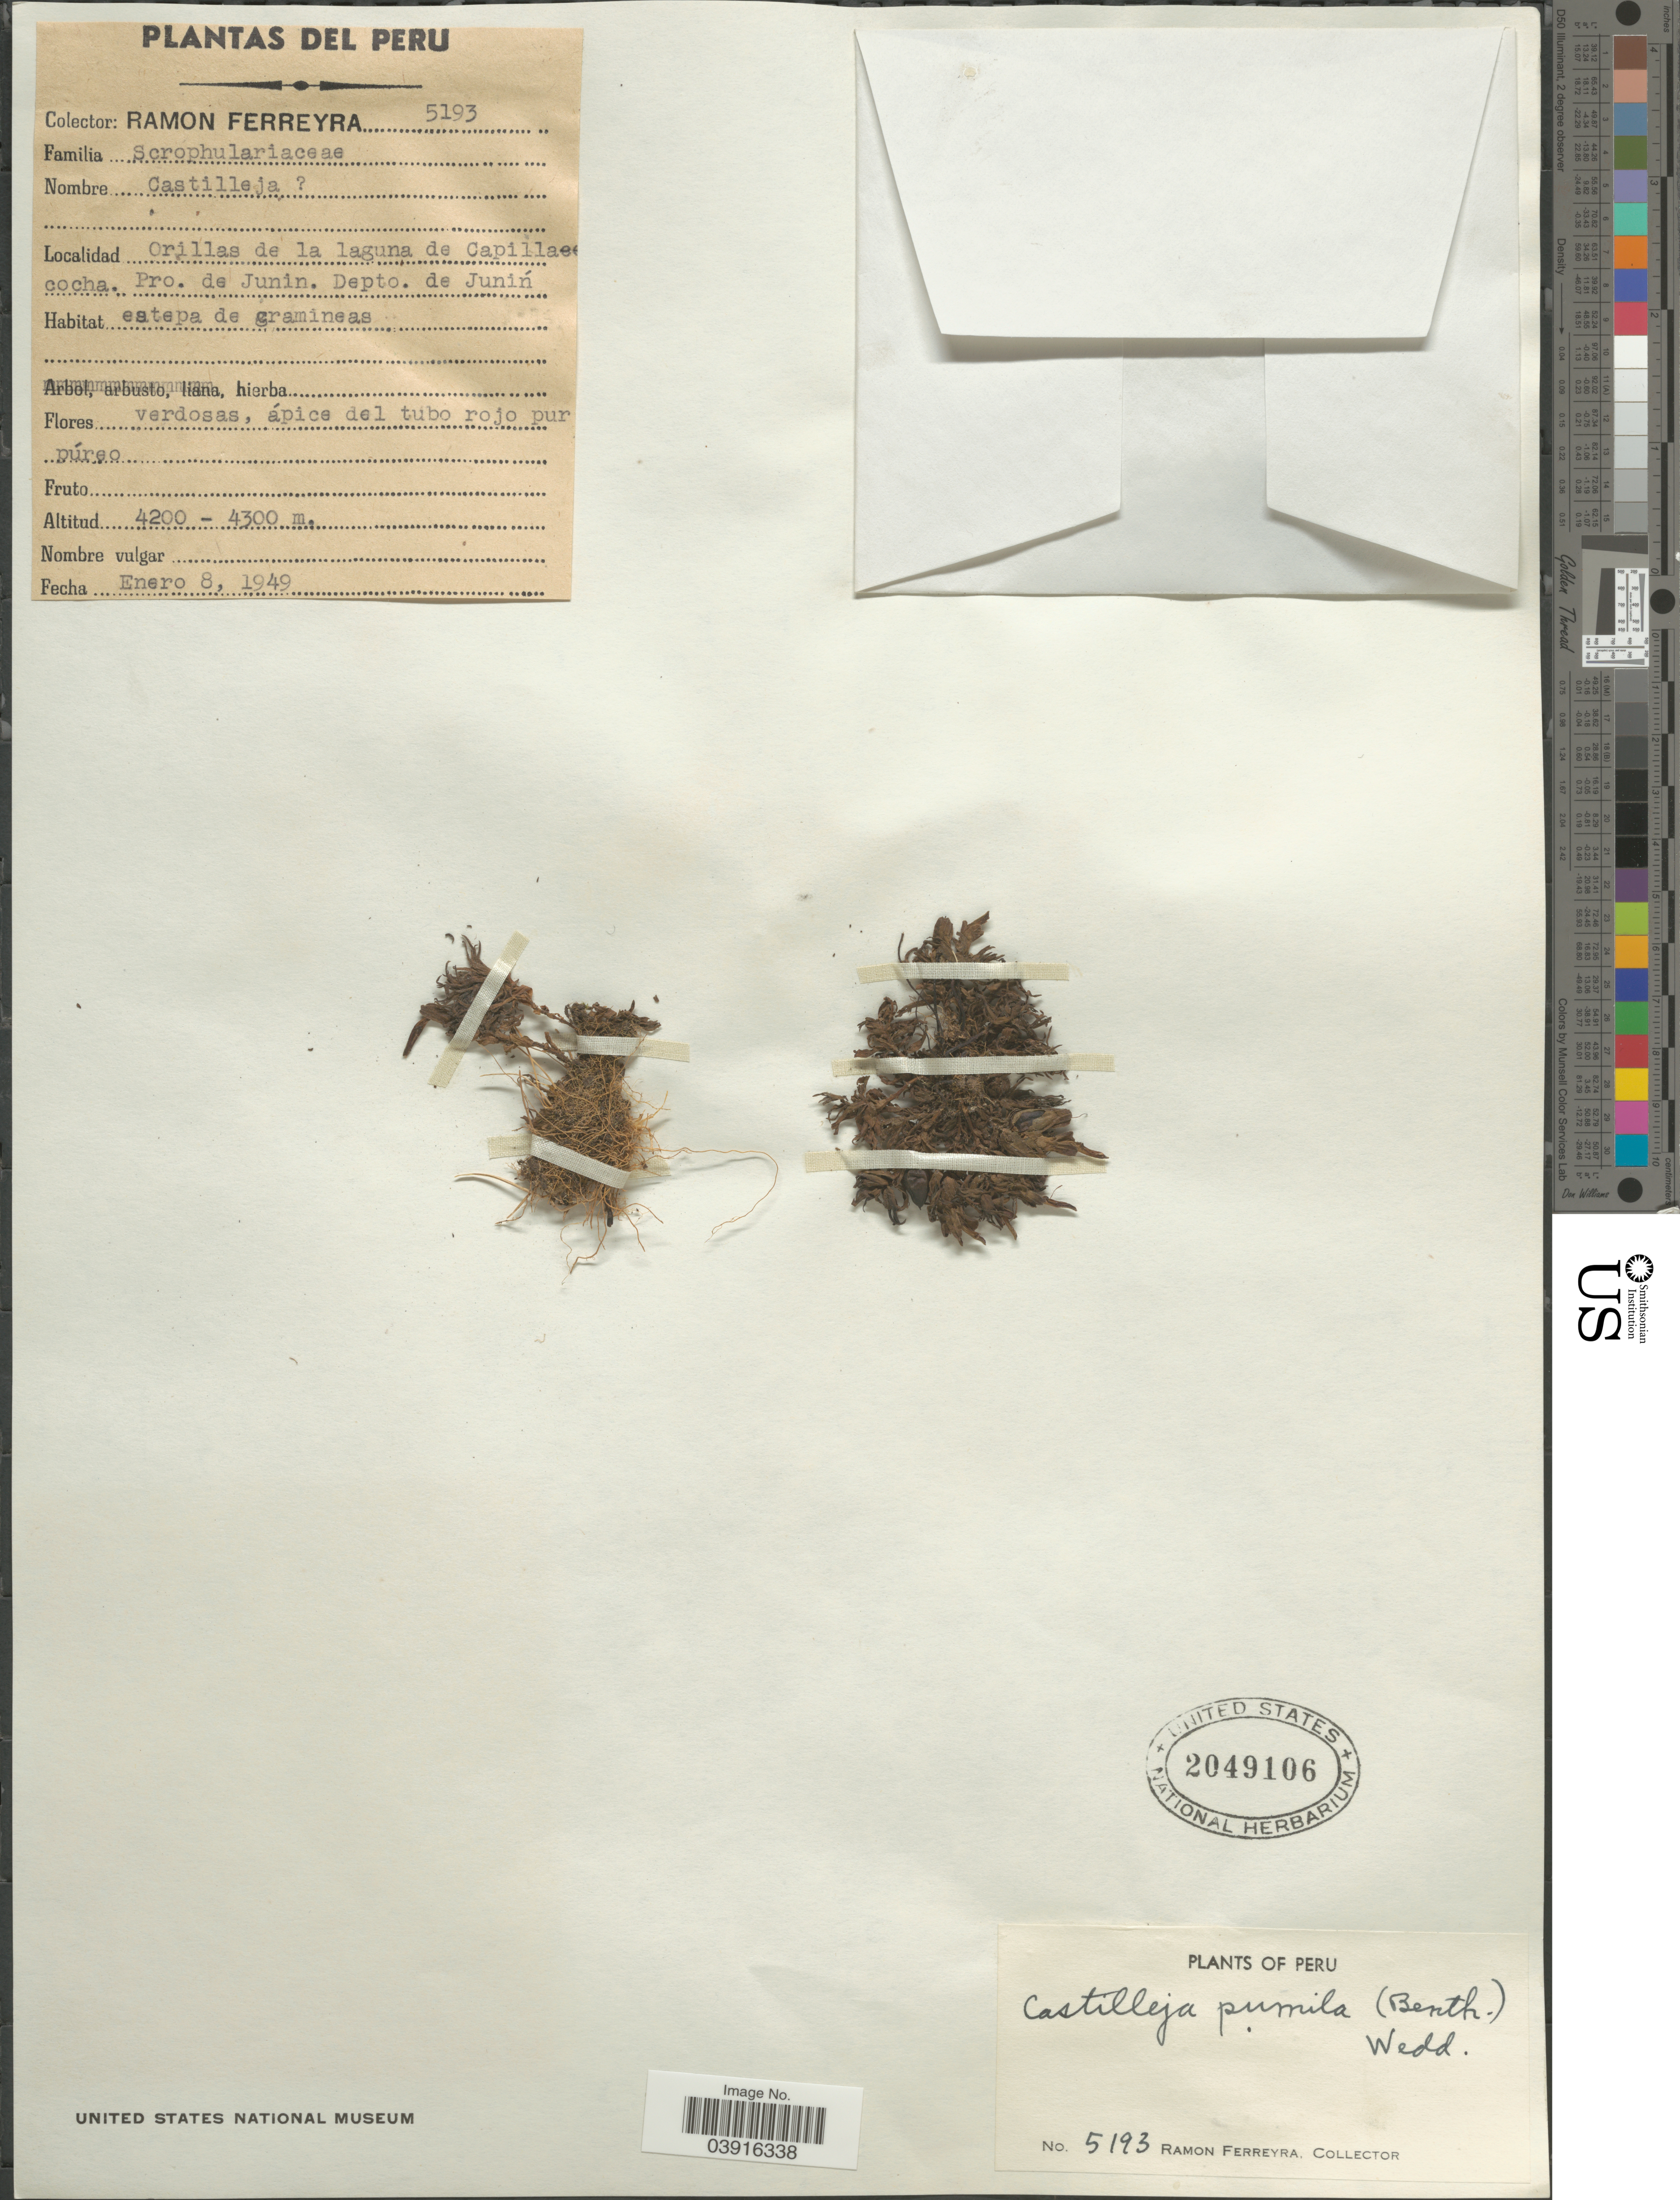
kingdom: Plantae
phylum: Tracheophyta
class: Magnoliopsida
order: Lamiales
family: Orobanchaceae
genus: Castilleja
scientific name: Castilleja pumila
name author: (Benth.) Wedd.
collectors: R. A. Ferreyra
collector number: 5193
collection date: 1949-01-08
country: Peru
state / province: Junín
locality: Orillas de la laguna de Capillacocha. Pro. de Junin. Depto. de Junín.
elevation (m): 4200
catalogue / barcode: US 2049106